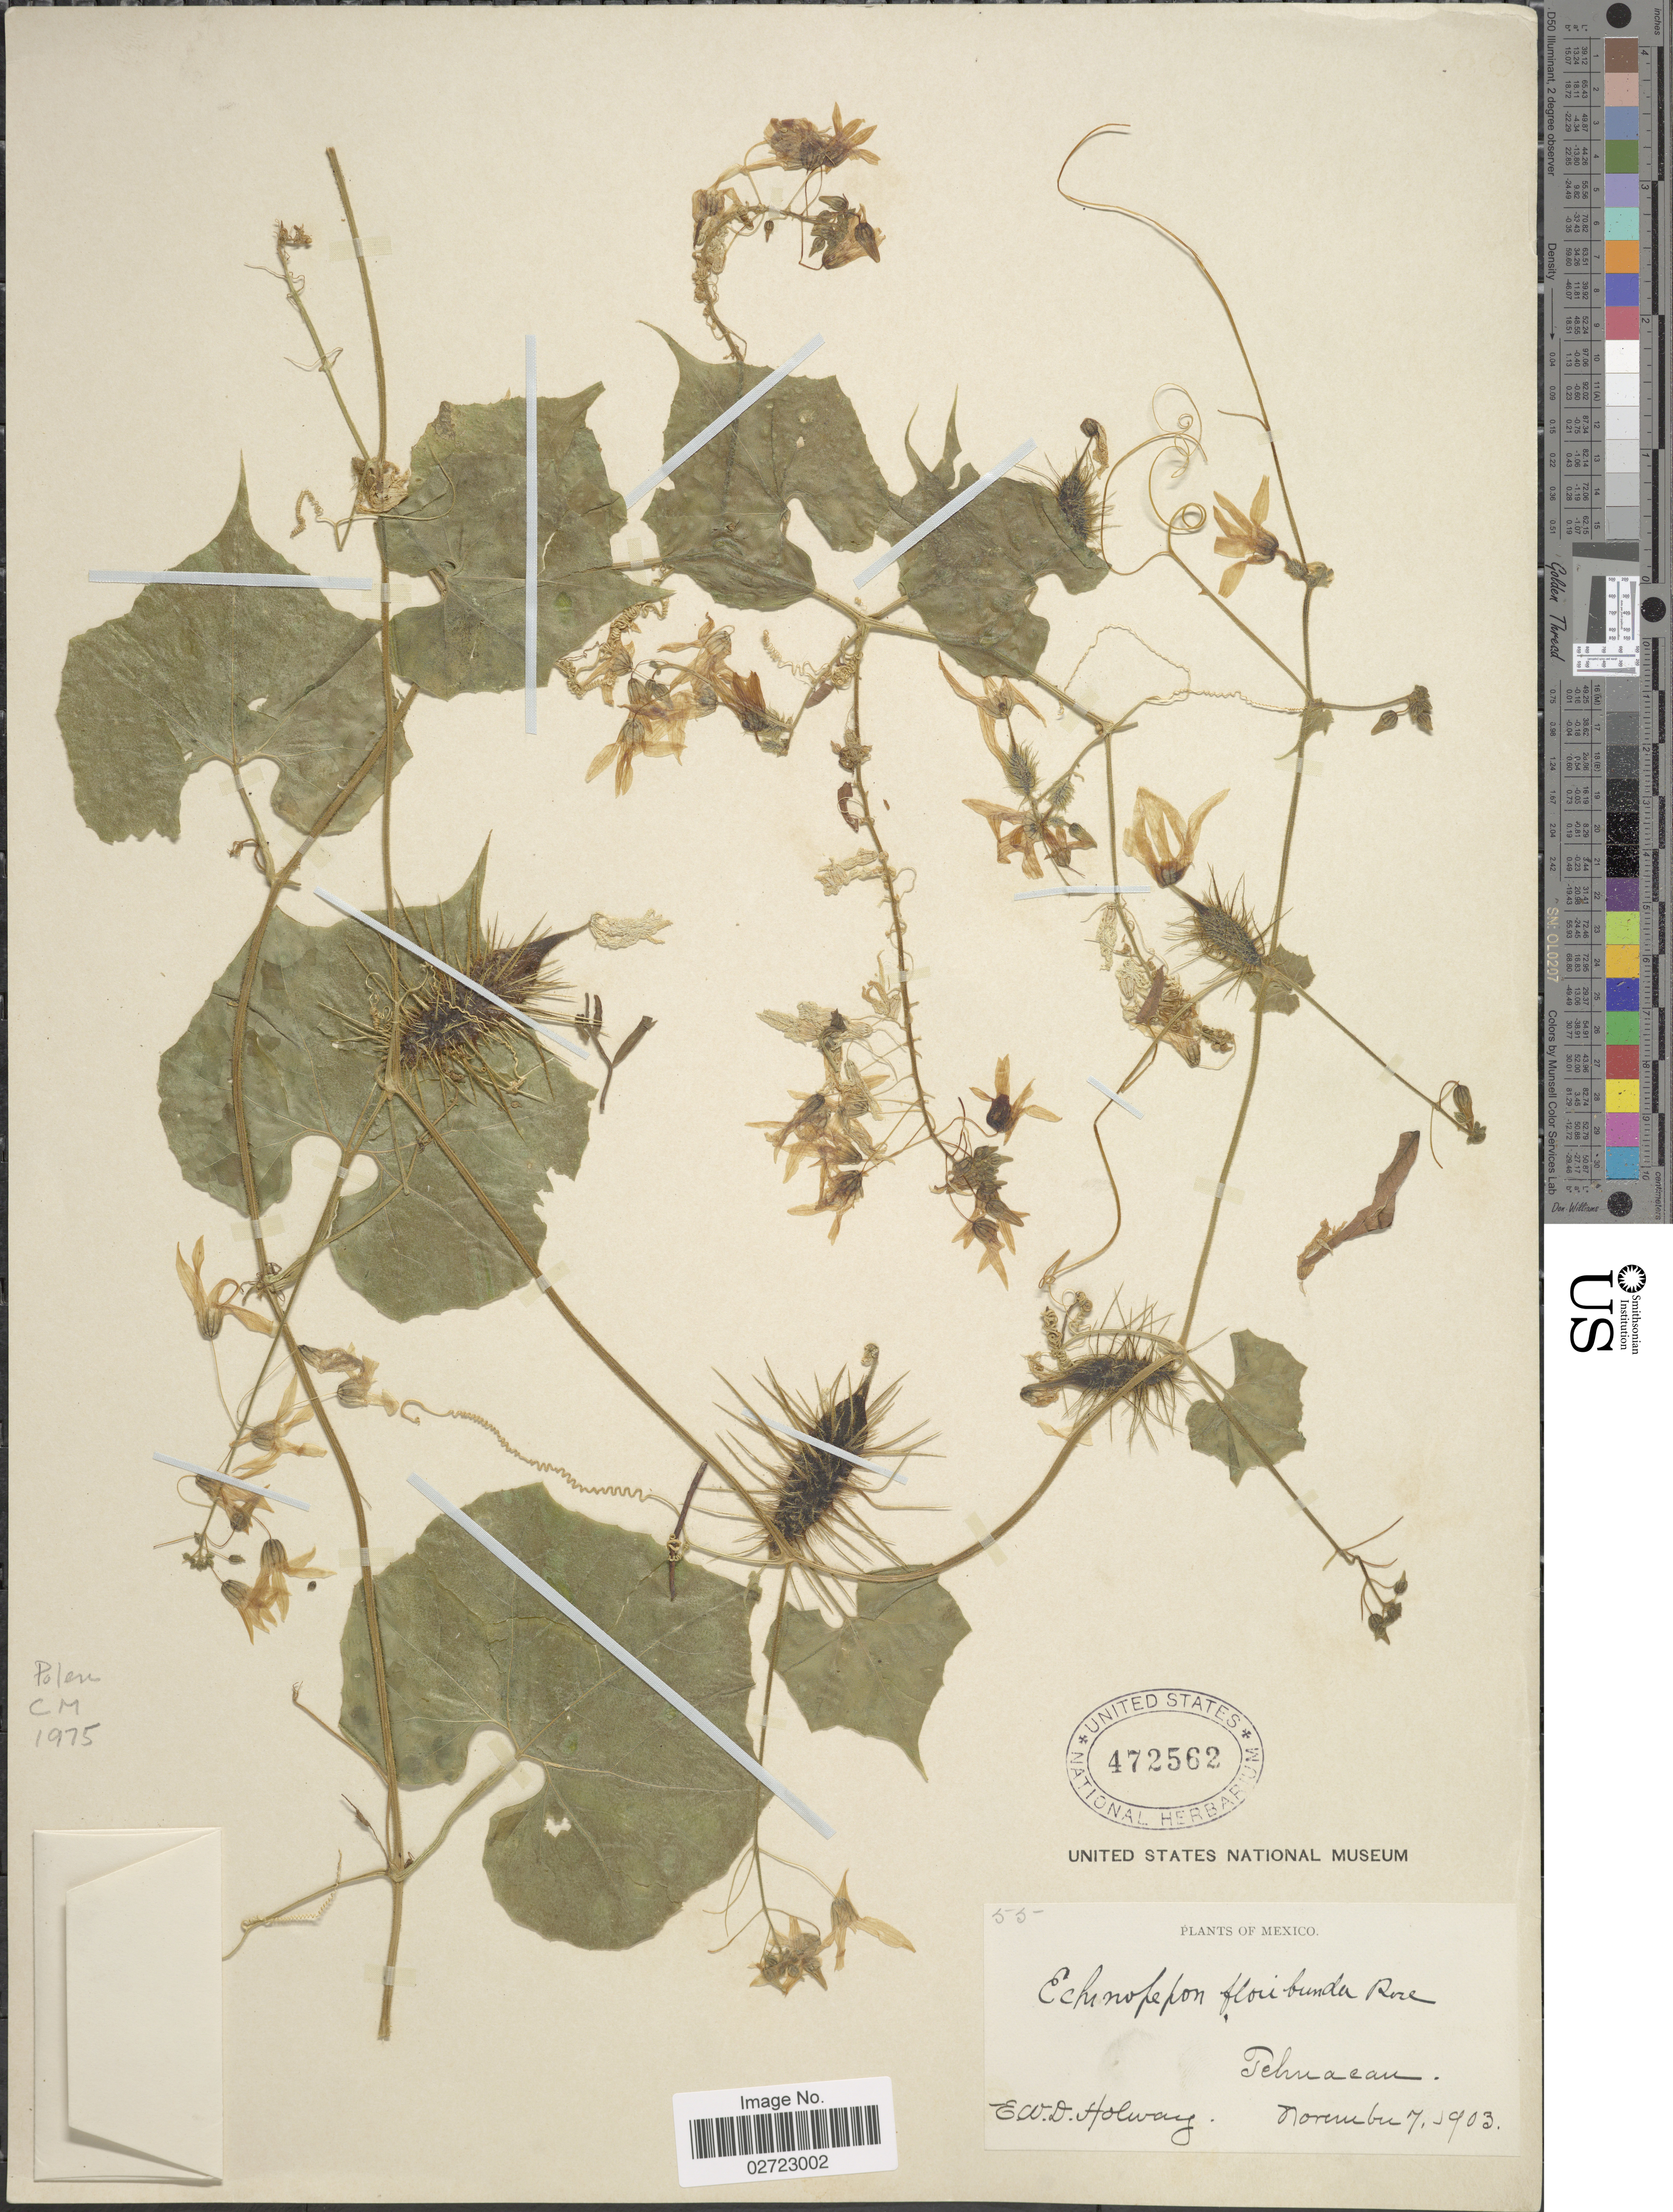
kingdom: Plantae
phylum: Tracheophyta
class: Magnoliopsida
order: Cucurbitales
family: Cucurbitaceae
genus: Echinopepon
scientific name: Echinopepon floribundus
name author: (Cogn.) Rose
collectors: E. W. D. Holway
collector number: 55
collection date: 1903-11-07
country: Mexico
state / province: Puebla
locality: Tehuacán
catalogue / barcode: US 472562